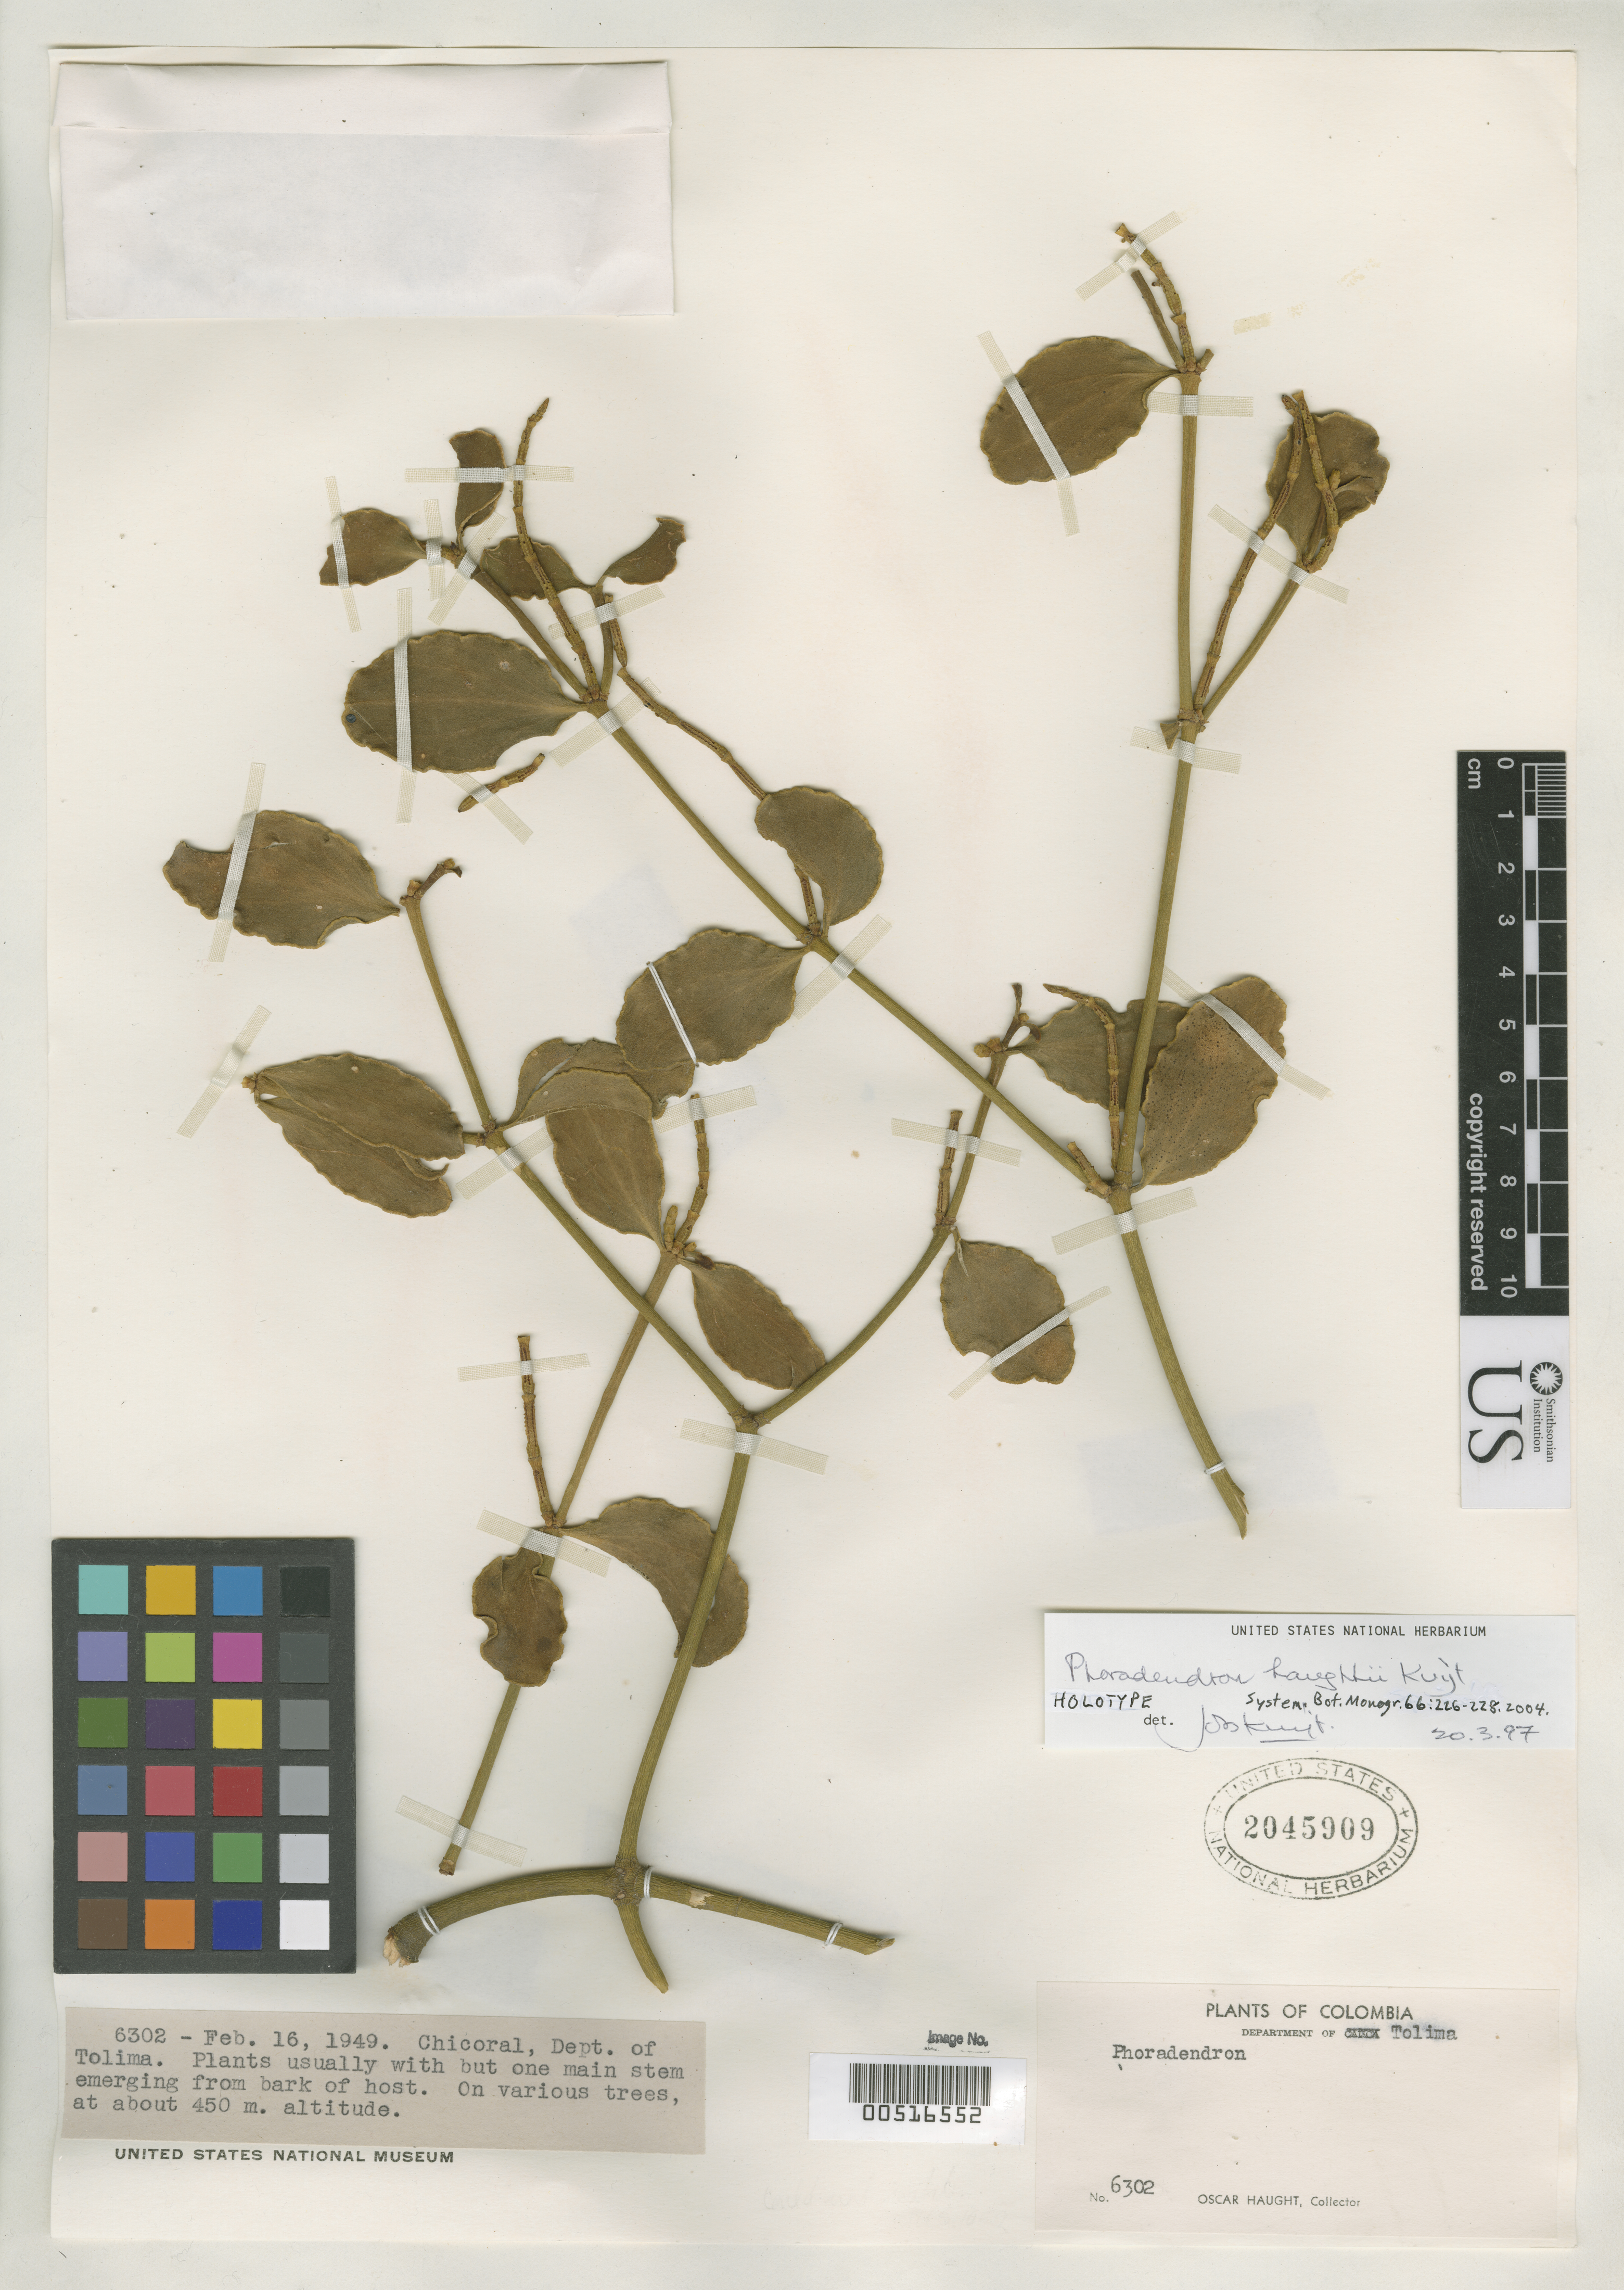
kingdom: Plantae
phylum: Tracheophyta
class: Magnoliopsida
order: Santalales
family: Viscaceae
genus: Phoradendron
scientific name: Phoradendron haughtii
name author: Kuijt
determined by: Kuijt, Job, (CANADA)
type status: Holotype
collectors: O. Haught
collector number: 6302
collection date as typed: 16 Feb 1949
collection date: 1949-02-16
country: Colombia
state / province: Tolima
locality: Chicoral.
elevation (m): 450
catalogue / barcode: US 2045909